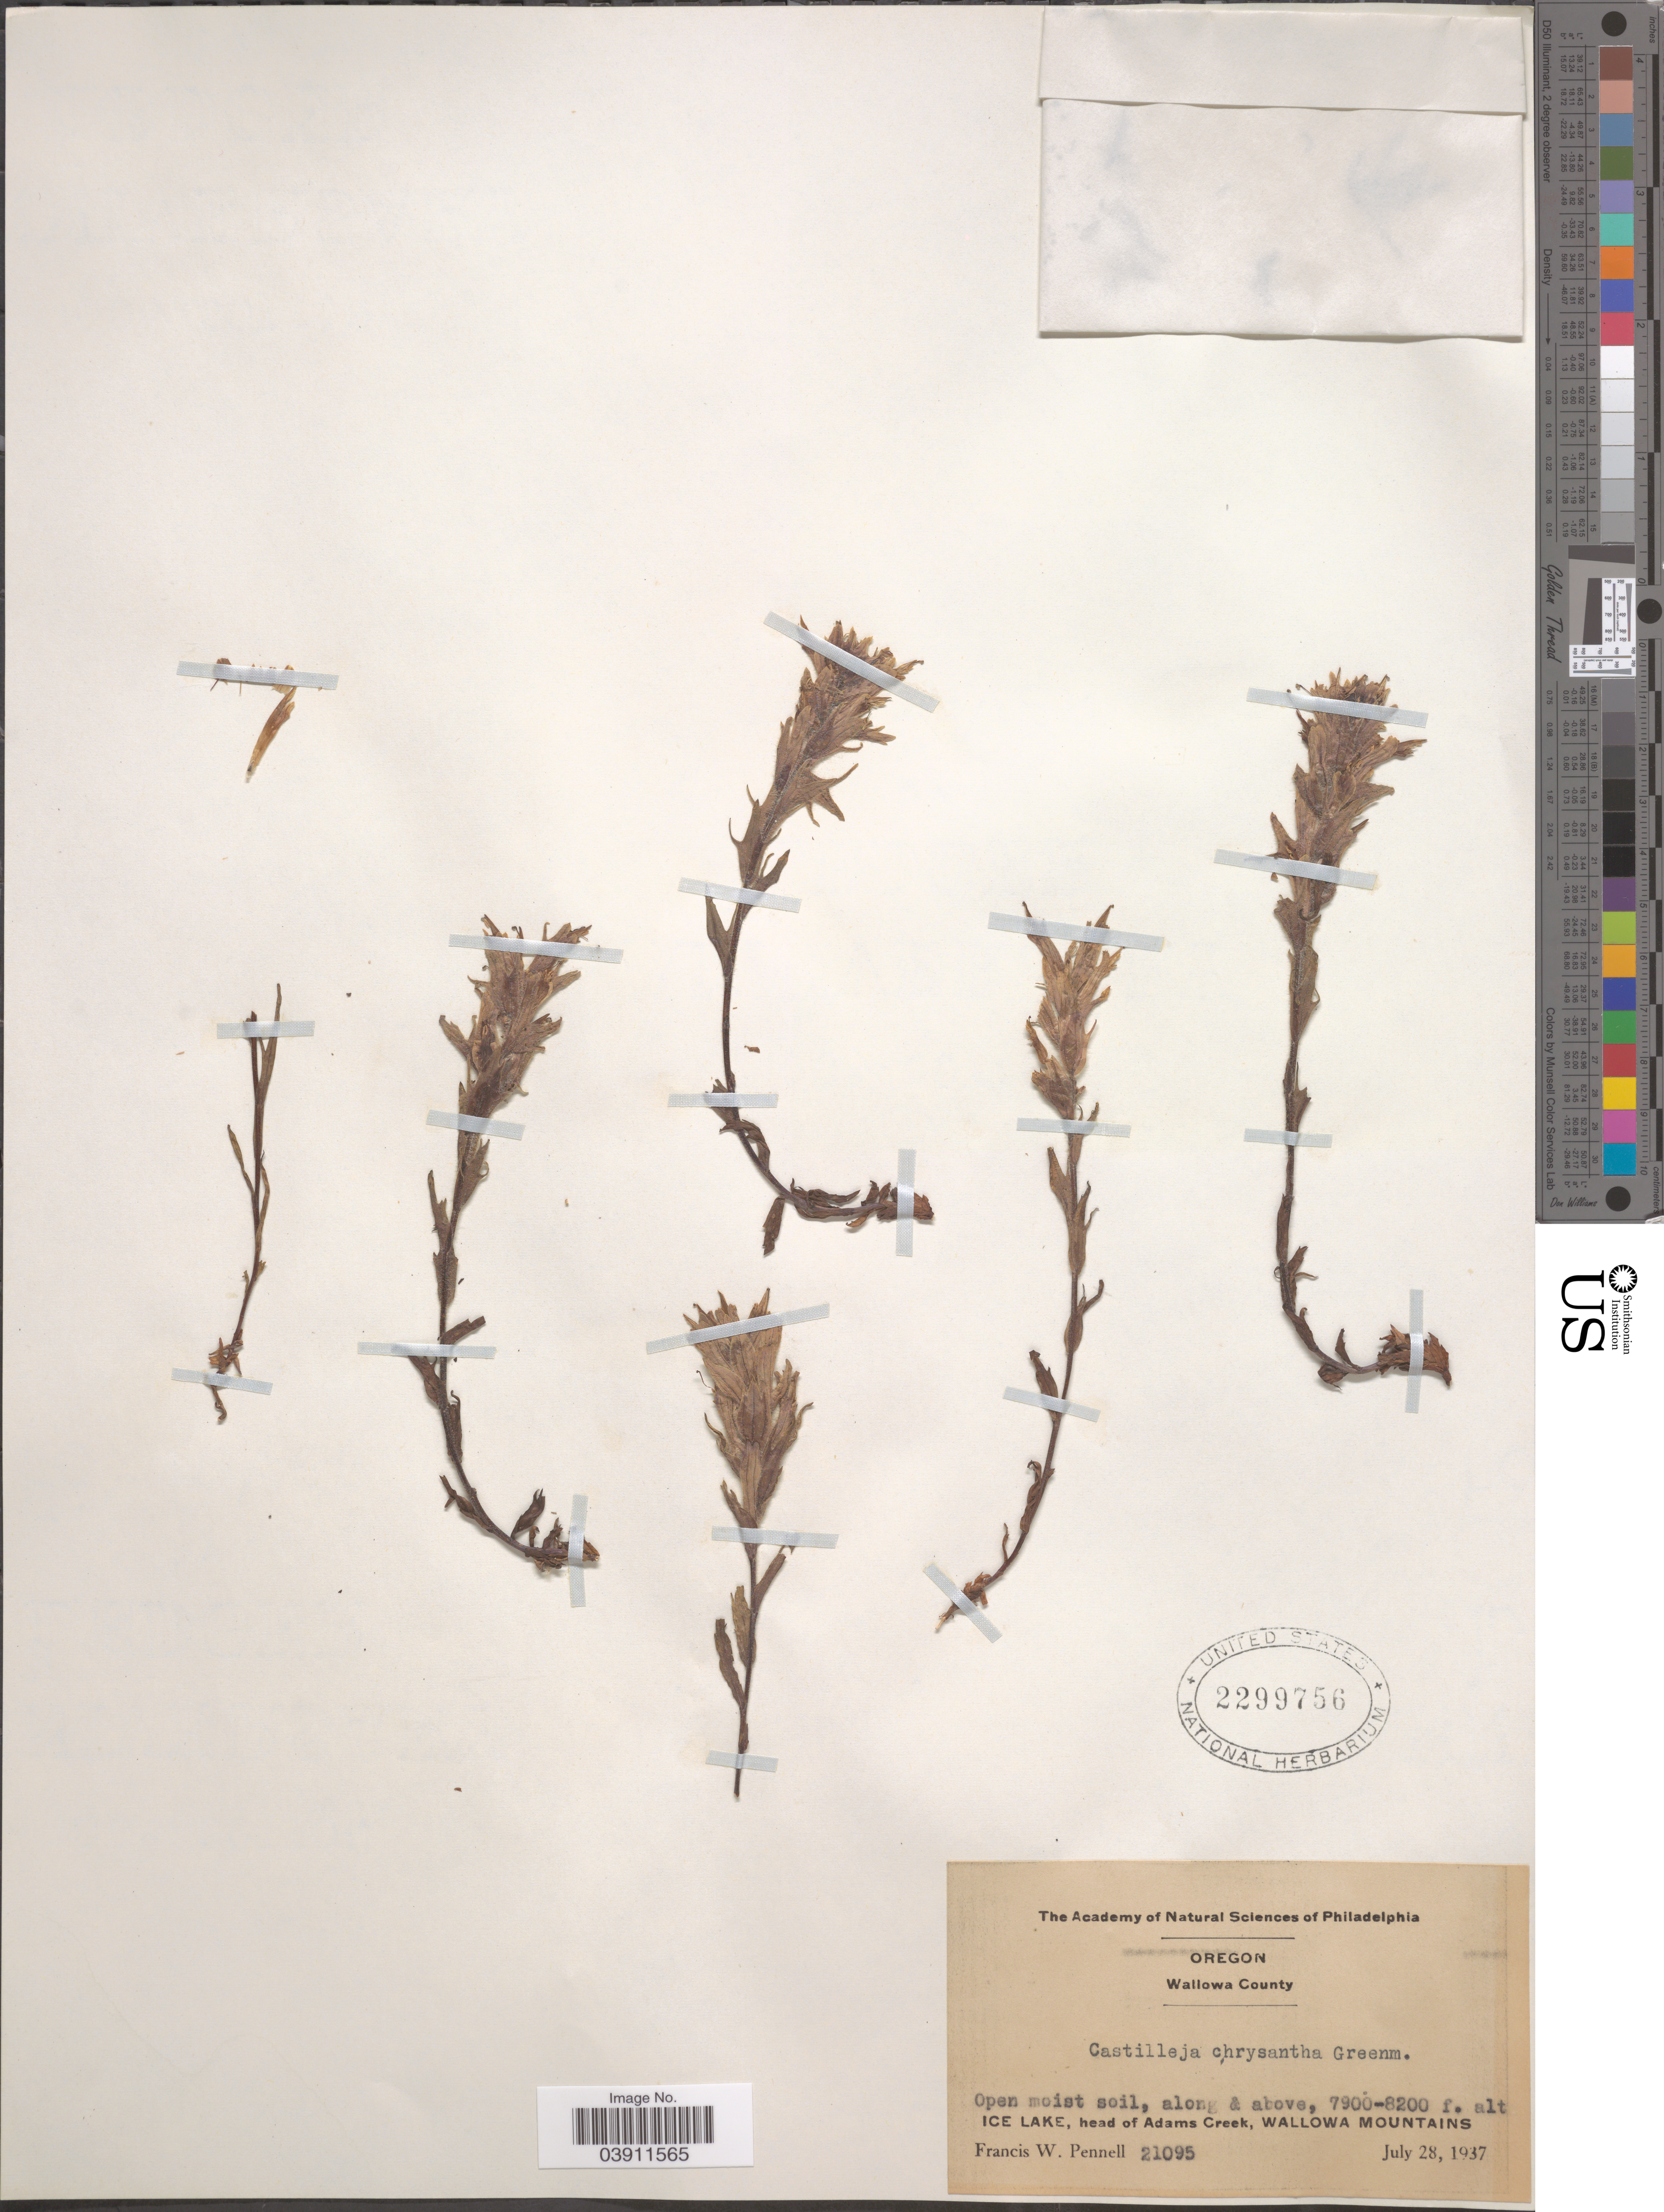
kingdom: Plantae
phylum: Tracheophyta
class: Magnoliopsida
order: Lamiales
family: Orobanchaceae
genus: Castilleja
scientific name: Castilleja chrysantha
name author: Greenm.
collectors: F. W. Pennell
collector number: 21095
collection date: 1937-07-28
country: United States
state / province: Oregon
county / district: Wallowa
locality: Wallowa County. Along & above, Ice Lake, head of Adams Creek, Wallowa Mountains.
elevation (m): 2408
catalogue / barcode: US 2299756